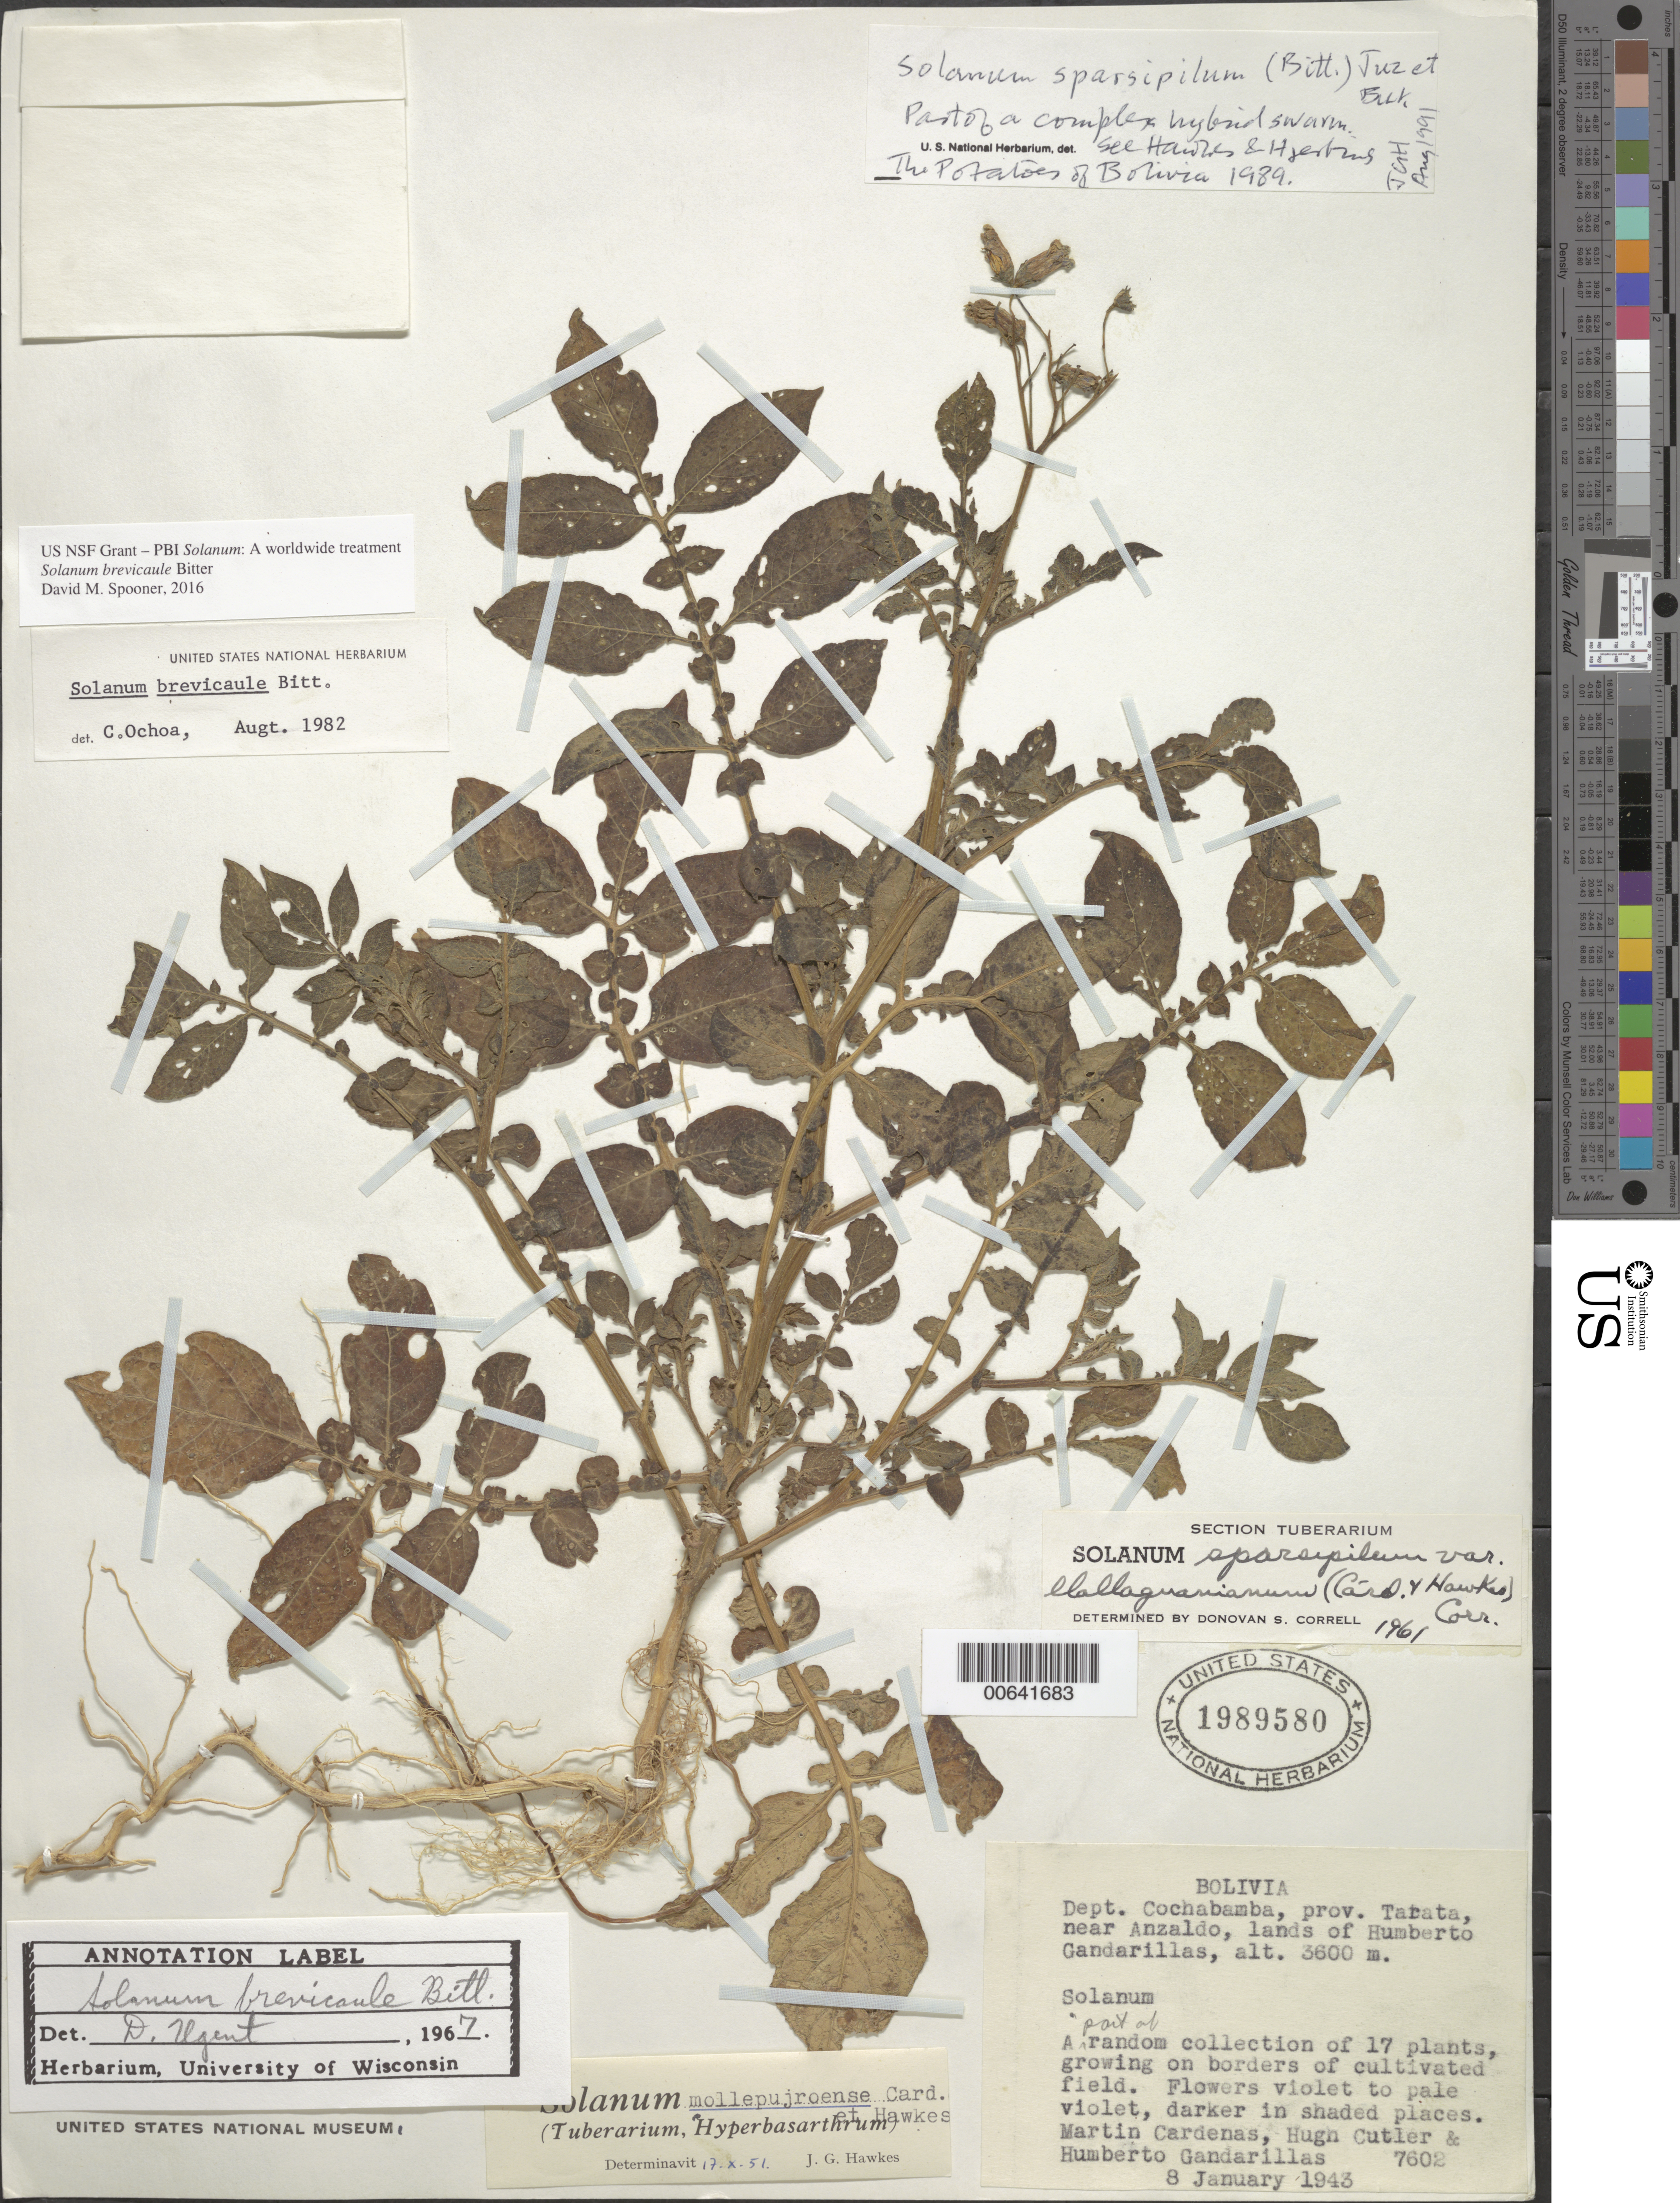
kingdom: Plantae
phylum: Tracheophyta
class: Magnoliopsida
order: Solanales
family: Solanaceae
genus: Solanum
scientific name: Solanum liriunianum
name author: Cárdenas & Hawkes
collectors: M. Cárdenas, H. C. Cutler & H. Gandarillas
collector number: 7602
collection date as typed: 8 January 1943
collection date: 1943-01-08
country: Bolivia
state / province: Cochabamba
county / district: Esteban Arce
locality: Tarata. Cerca de Anzaldo. Suelo de H. Gandarillas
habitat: Colecion al borde de campos de cultivos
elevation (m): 3600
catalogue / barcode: US 1989580